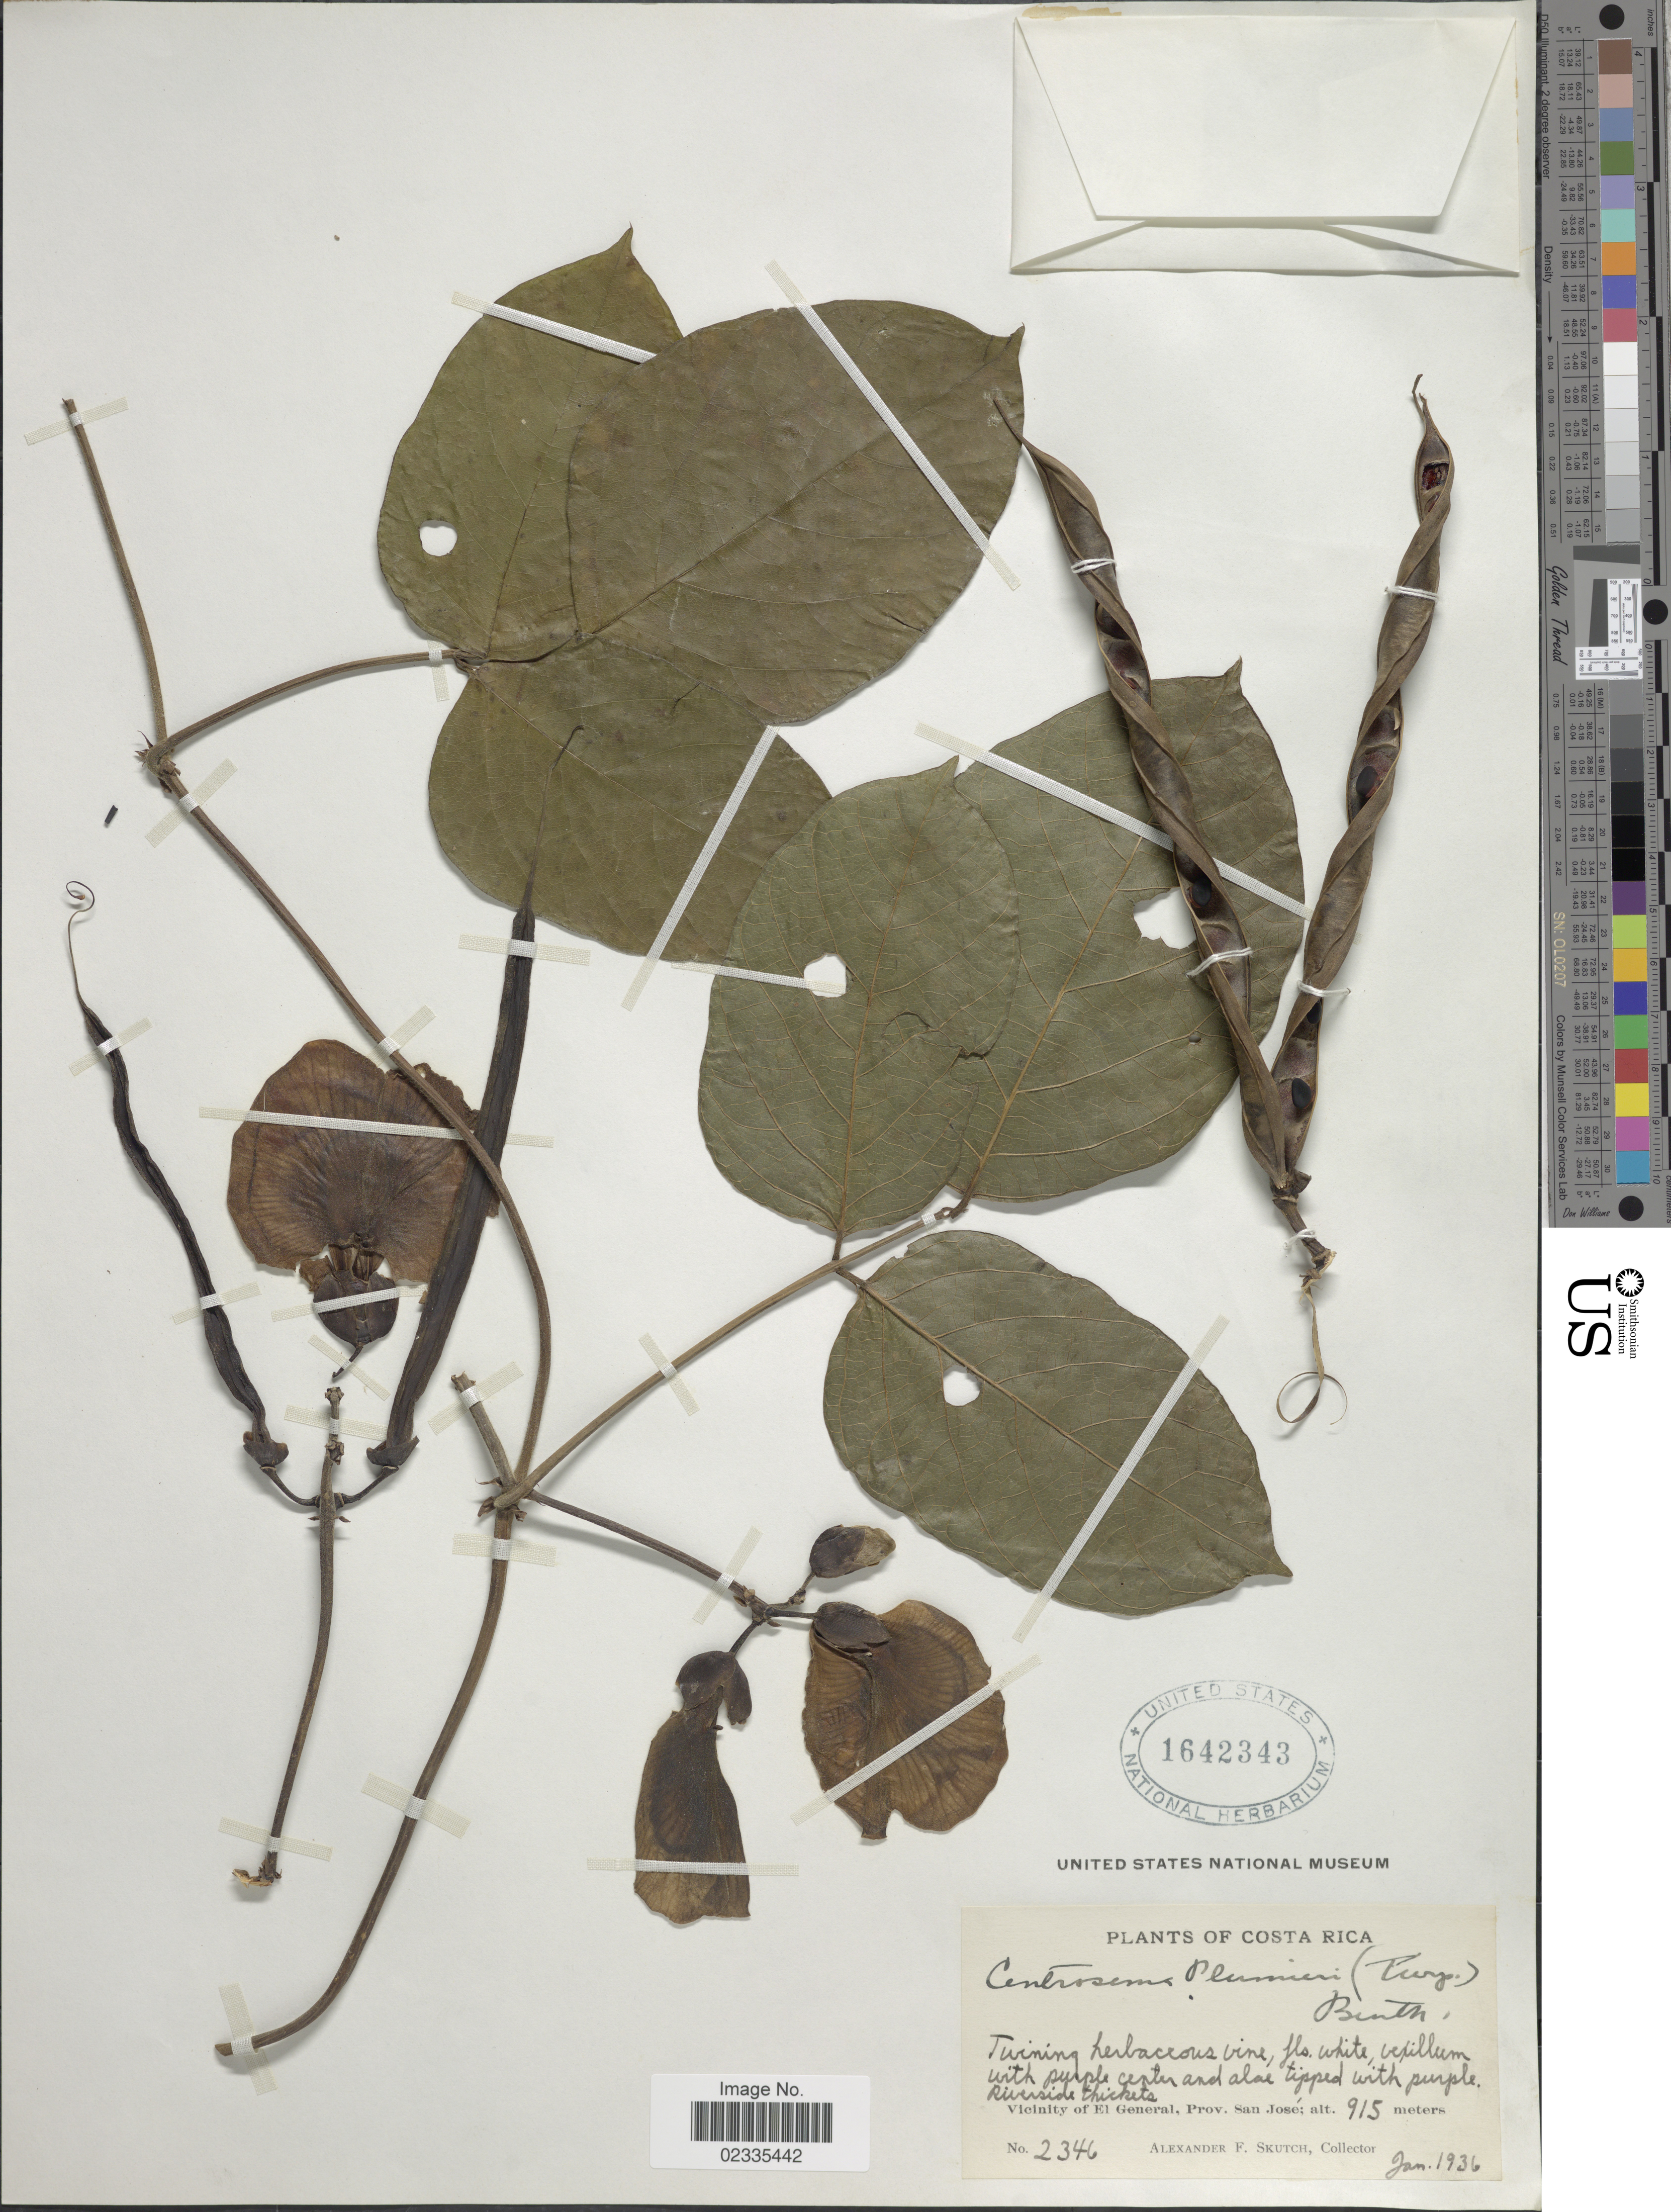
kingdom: Plantae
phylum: Tracheophyta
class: Magnoliopsida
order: Fabales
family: Fabaceae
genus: Centrosema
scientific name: Centrosema plumieri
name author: (Turpin ex Pers.) Benth.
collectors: A. F. Skutch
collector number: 2346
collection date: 1936-01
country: Costa Rica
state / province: San José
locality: Riverside thickets. Vicinity of El General, Prov. San Jose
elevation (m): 915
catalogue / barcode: US 1642343